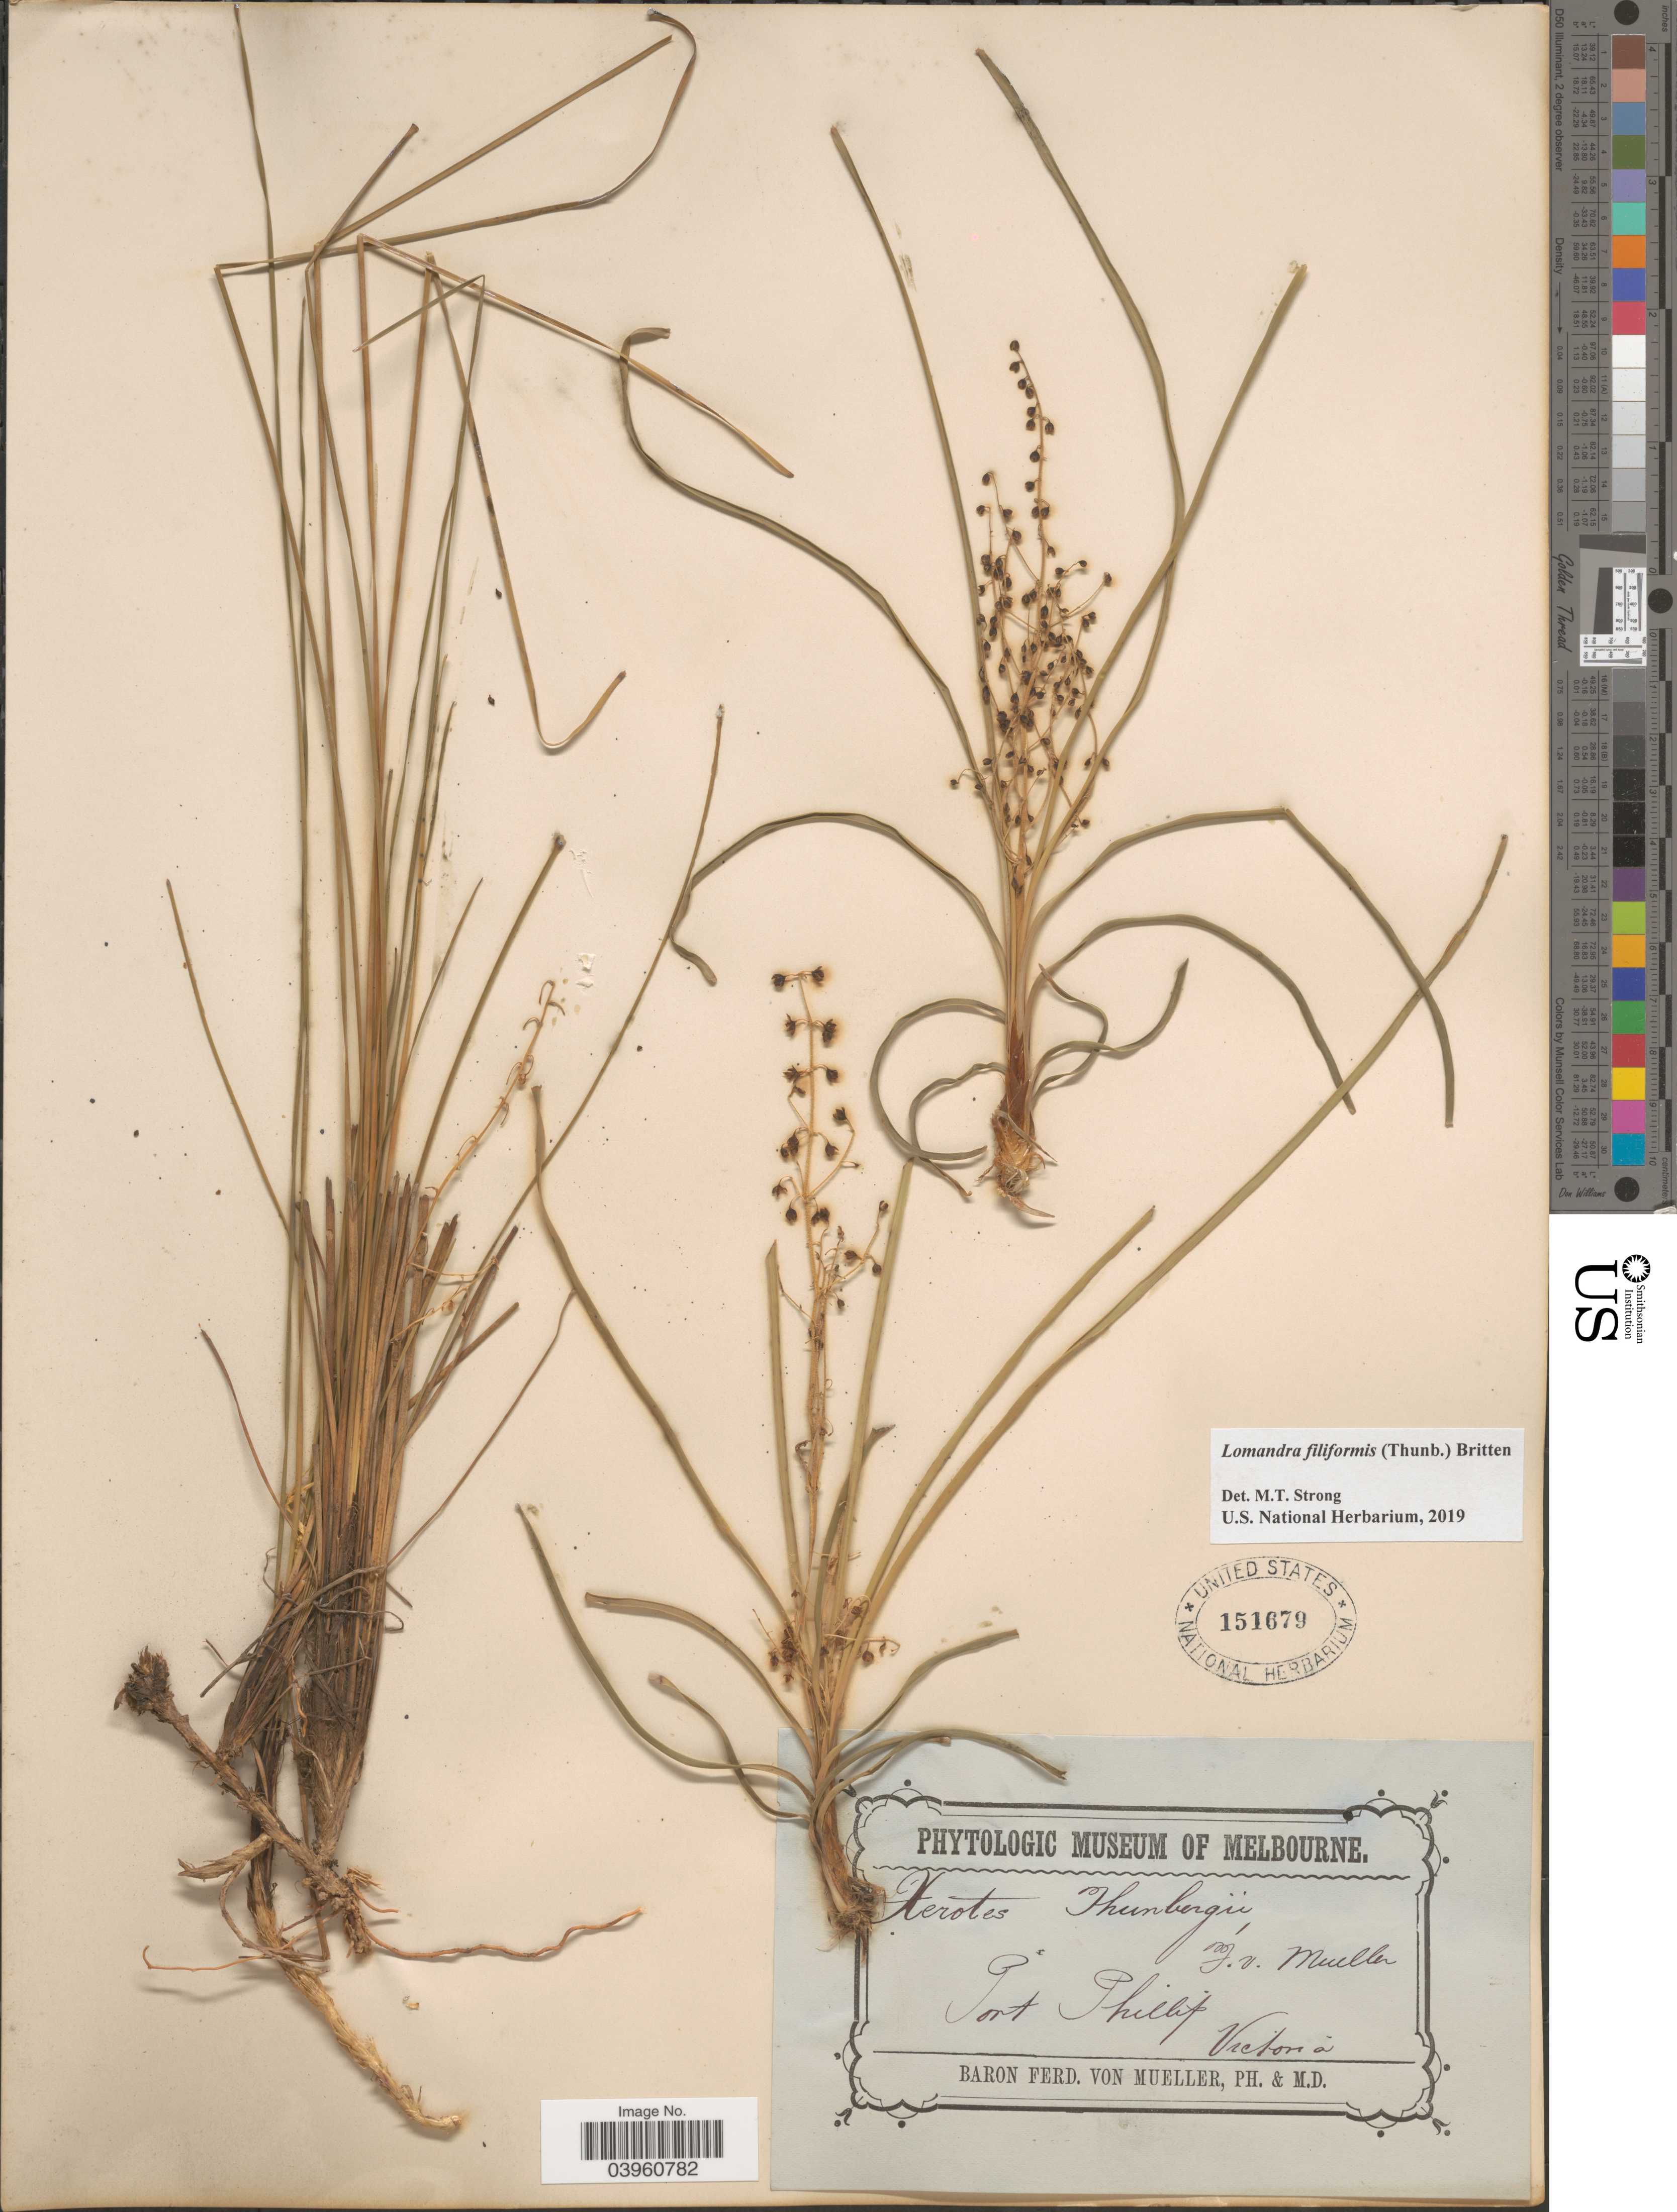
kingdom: Plantae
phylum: Tracheophyta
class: Liliopsida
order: Asparagales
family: Asparagaceae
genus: Lomandra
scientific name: Lomandra filiformis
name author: (Thunb.) Britten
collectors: F. von Mueller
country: Australia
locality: Port Phillip. Victoria.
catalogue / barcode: US 151679